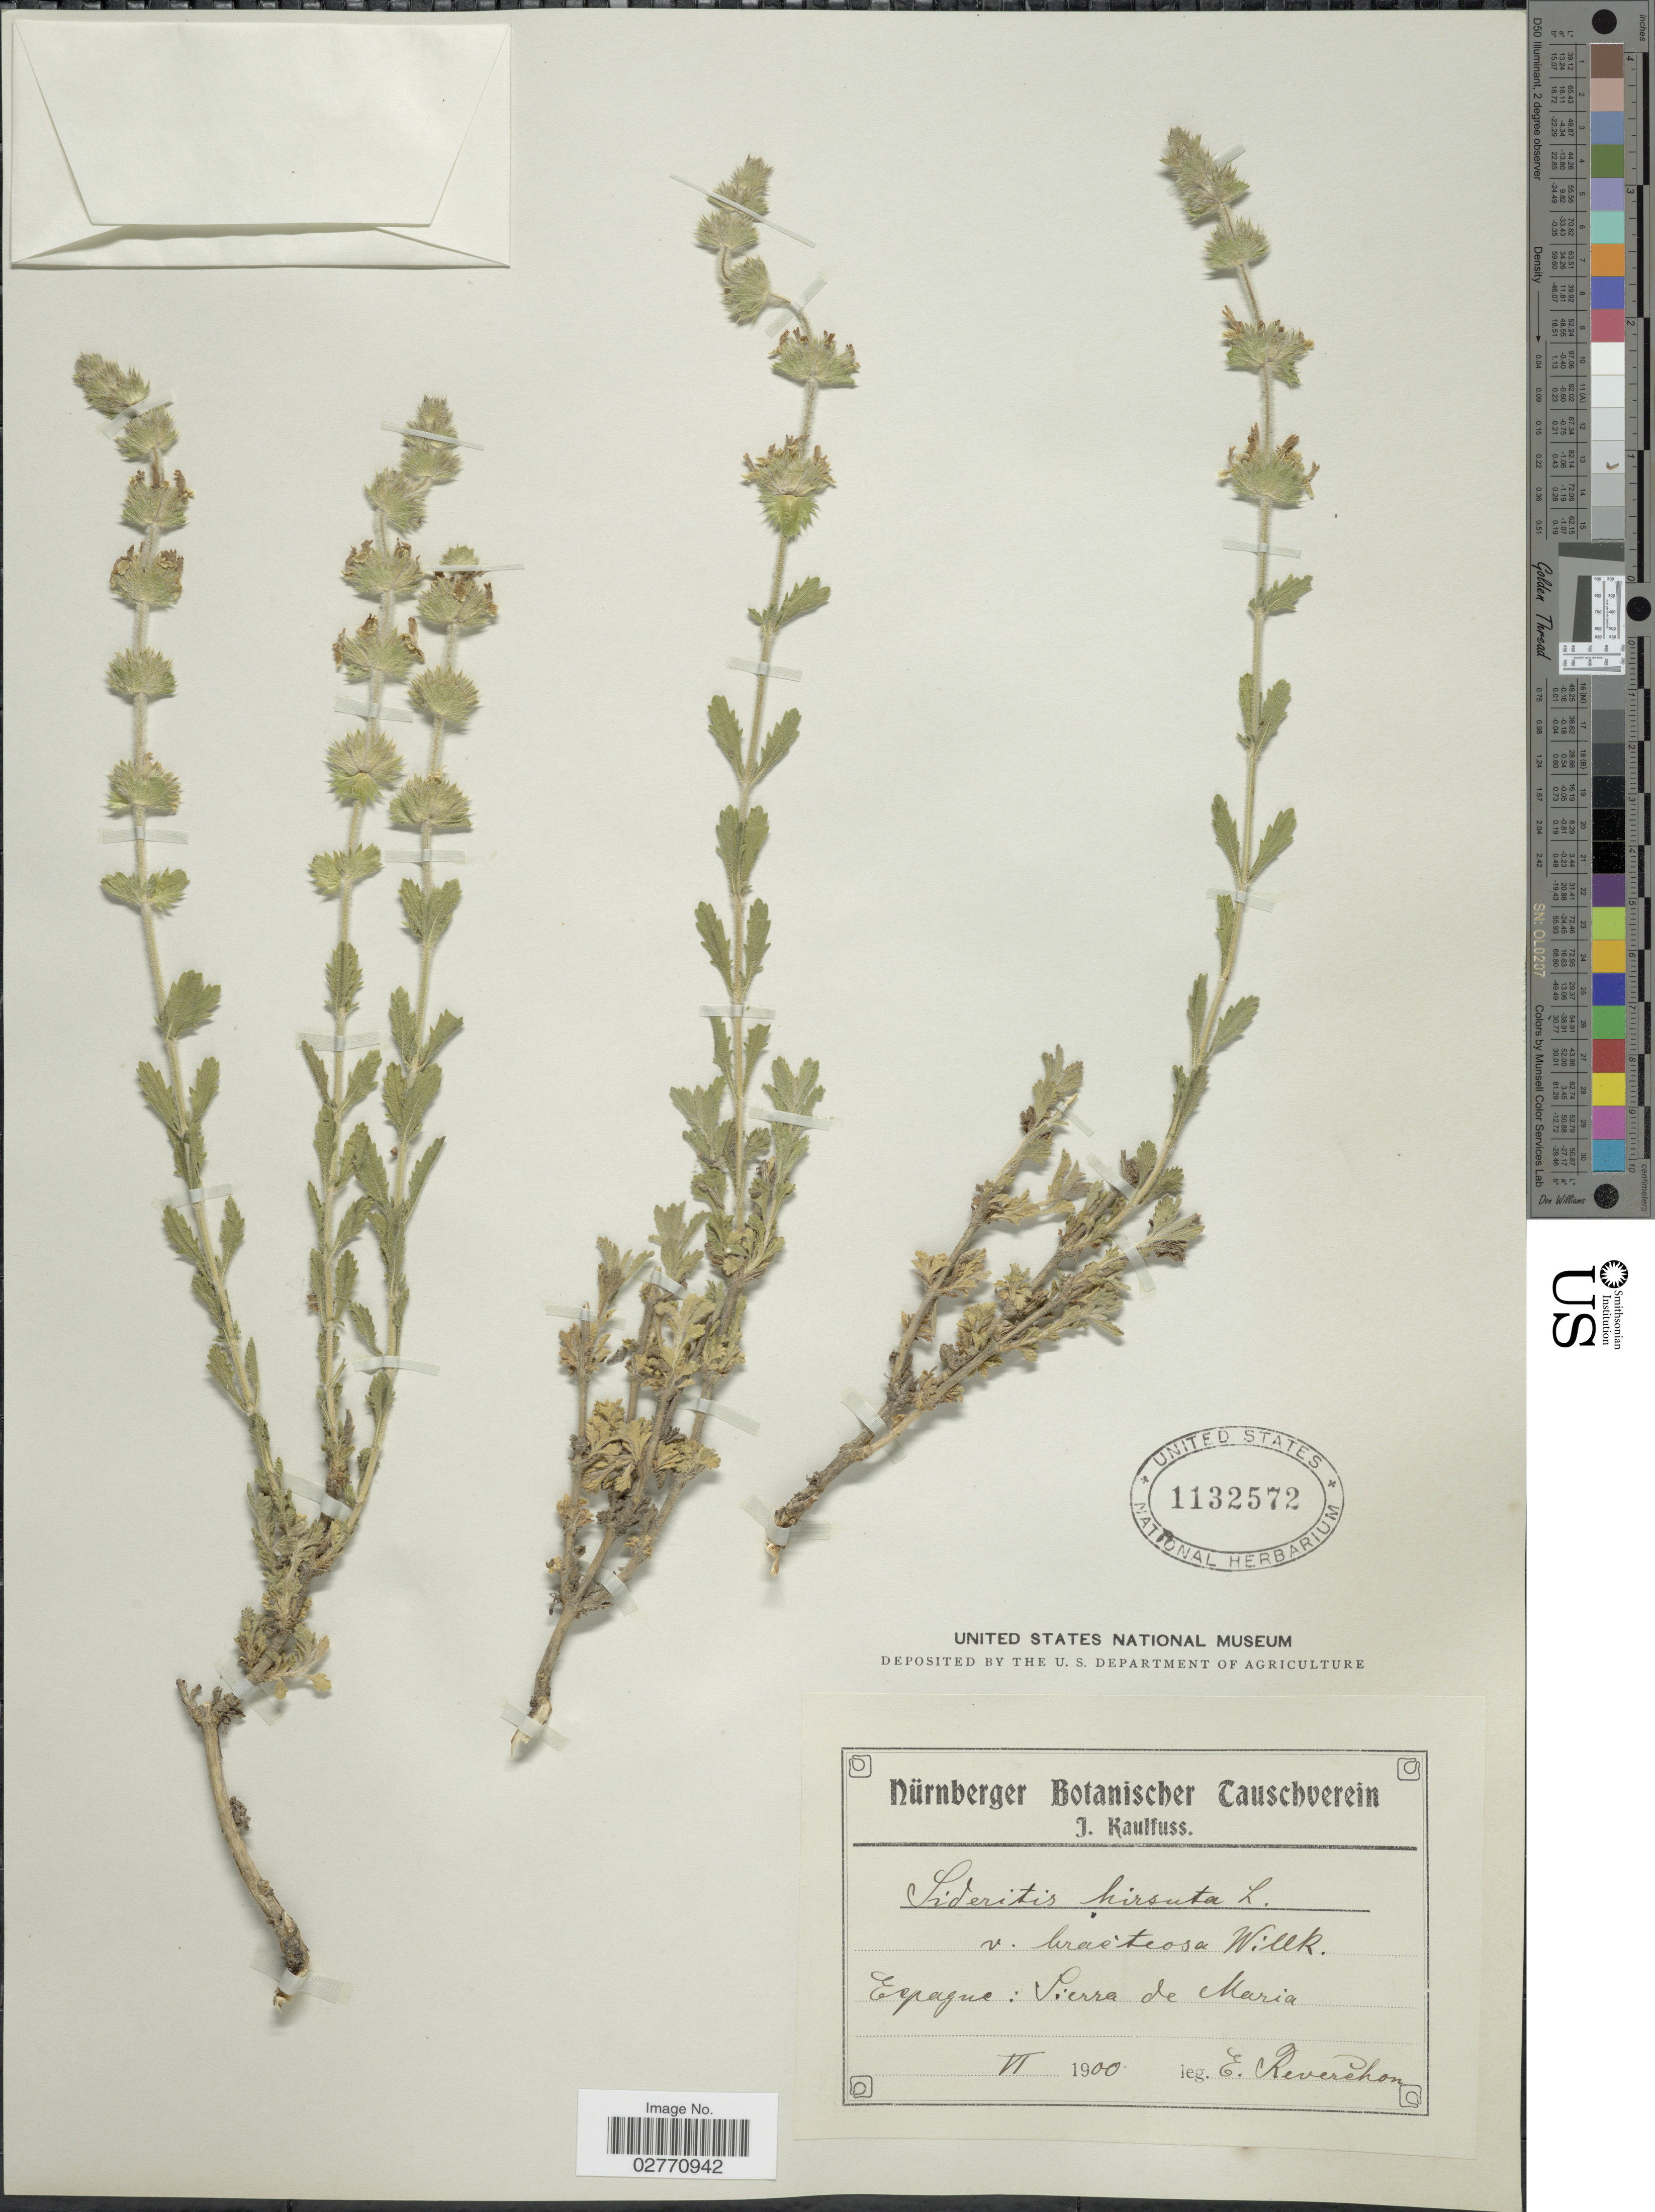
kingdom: Plantae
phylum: Tracheophyta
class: Magnoliopsida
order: Lamiales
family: Lamiaceae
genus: Sideritis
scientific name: Sideritis hirsuta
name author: L.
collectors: E. Reverchon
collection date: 1900-06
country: Spain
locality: Espagne: Sierra de Maria.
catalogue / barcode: US 1132572